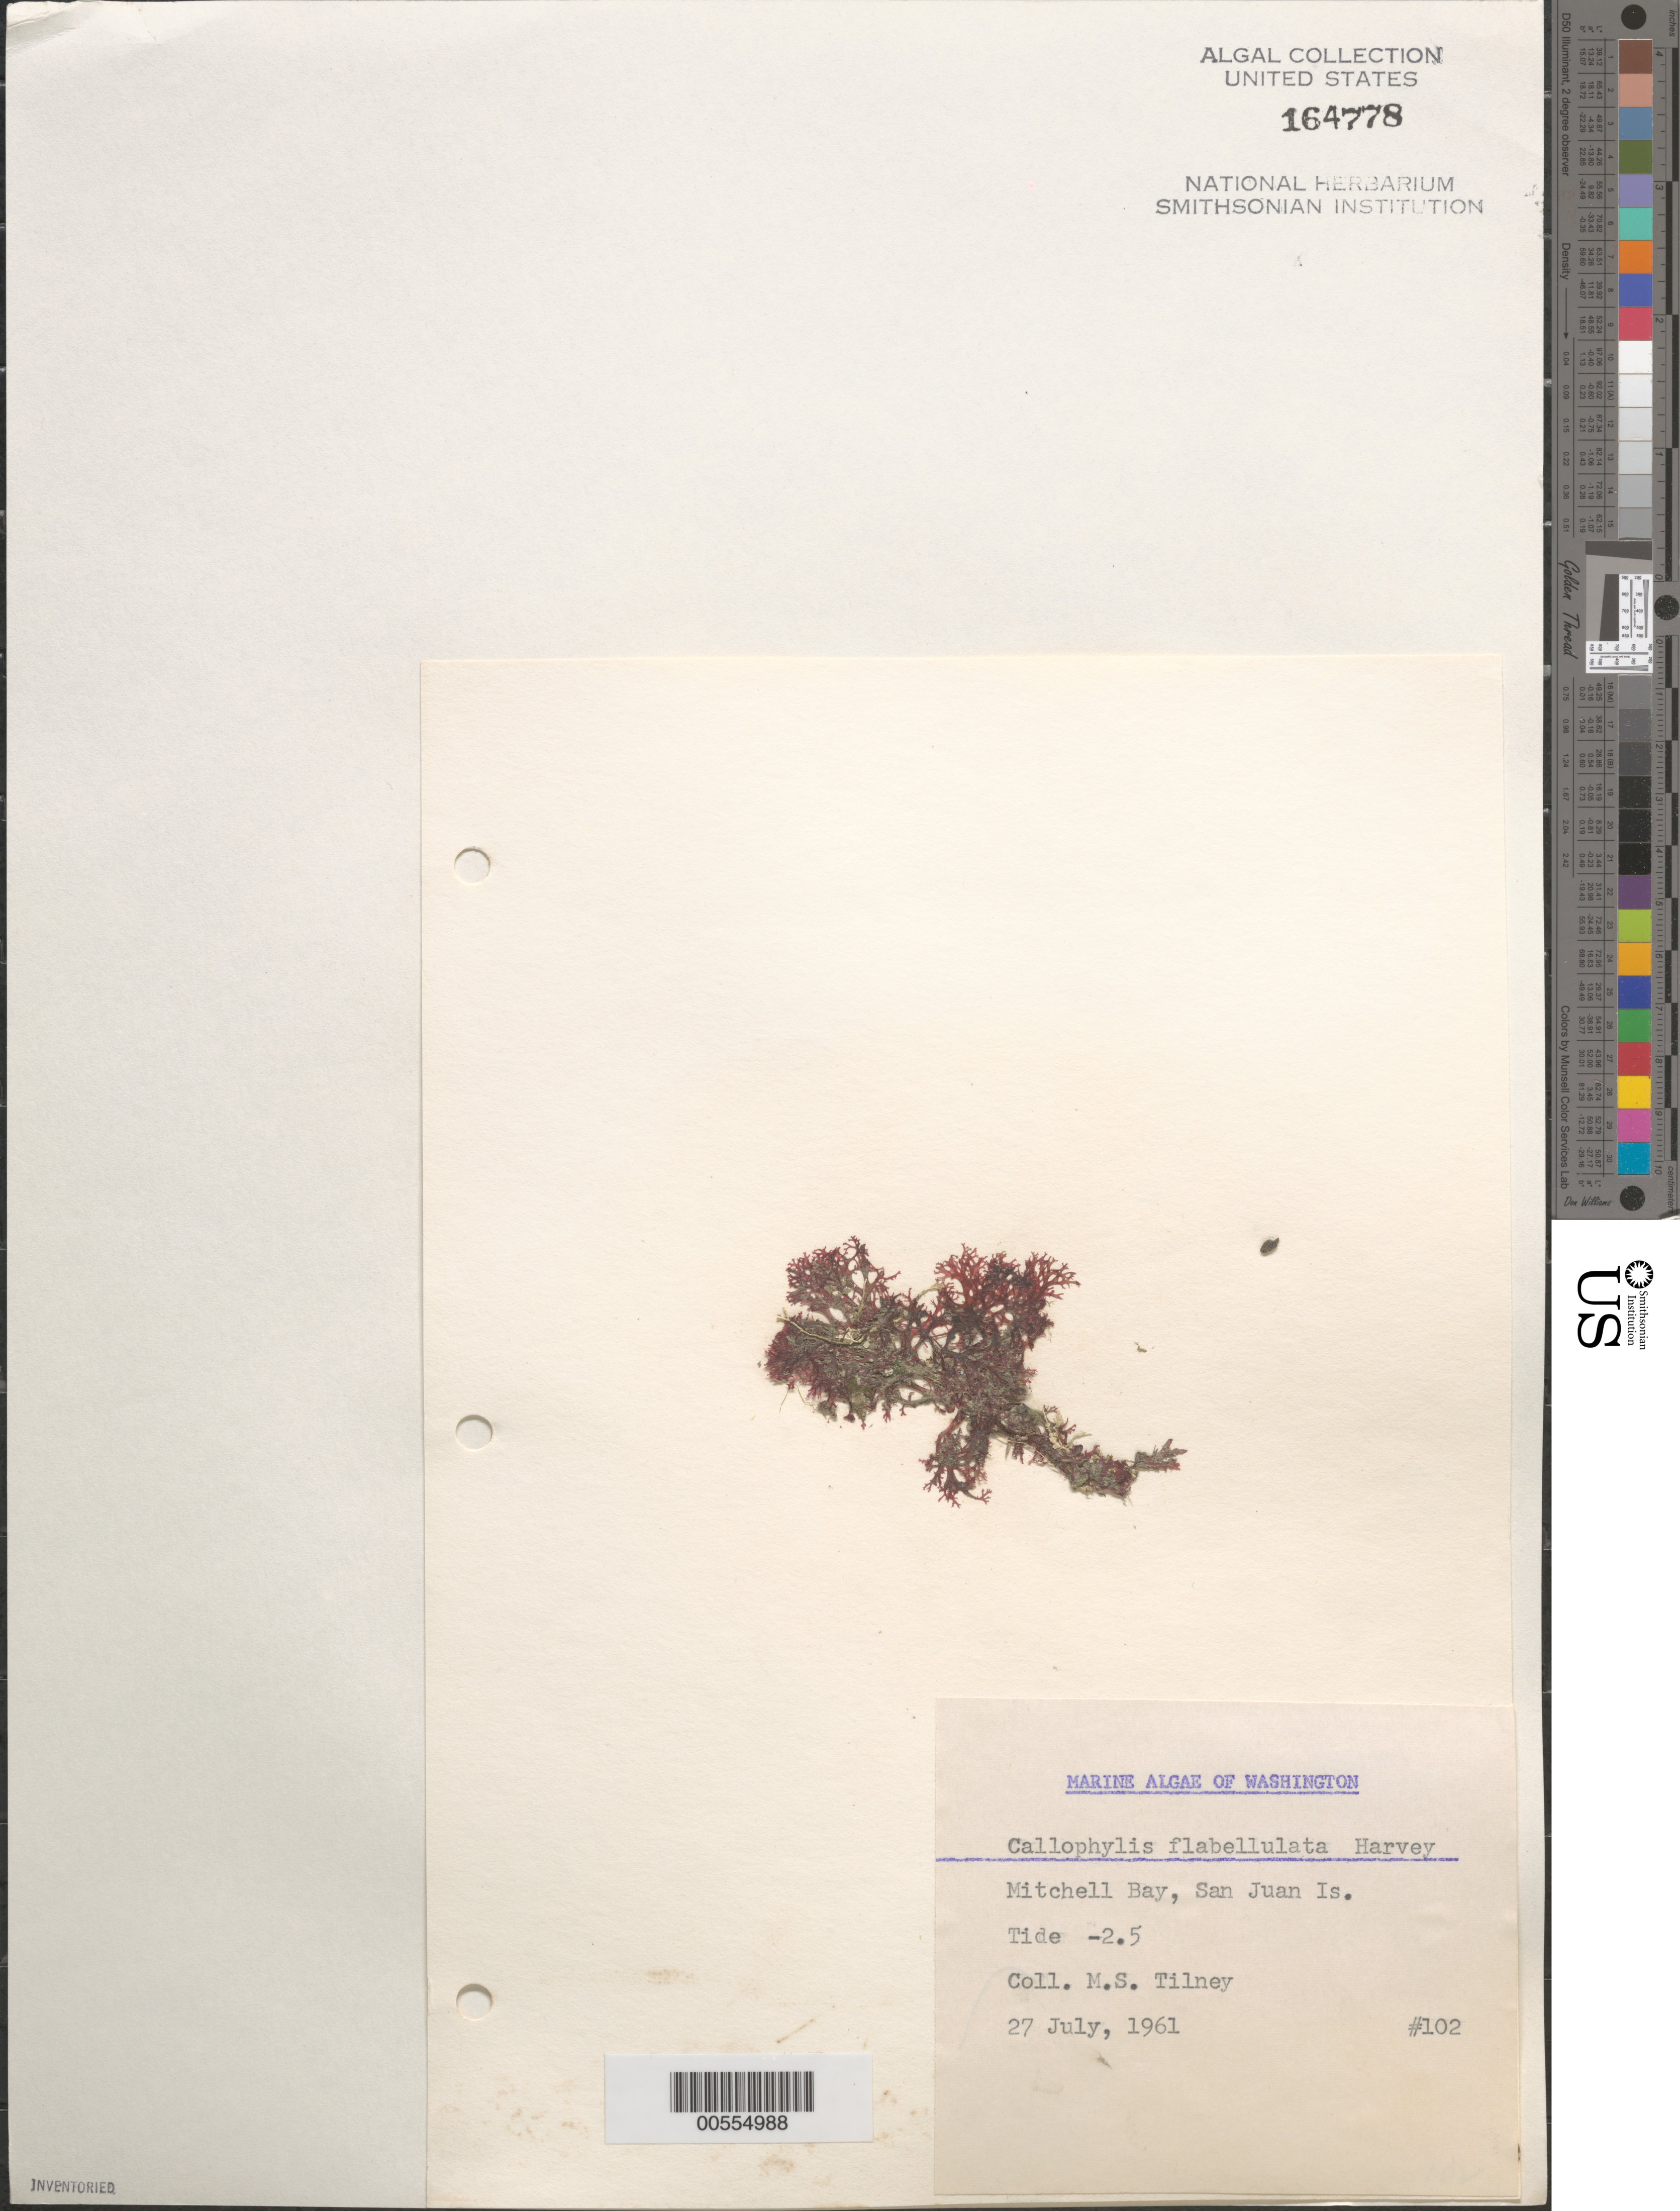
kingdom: Plantae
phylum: Rhodophyta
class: Florideophyceae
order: Gigartinales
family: Kallymeniaceae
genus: Callophyllis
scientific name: Callophyllis flabellulata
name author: Harv.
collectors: M. Tilney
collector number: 102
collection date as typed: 27 Jul 1961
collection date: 1961-07-27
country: United States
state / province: Washington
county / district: San Juan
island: San Juan Island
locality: Mitchell Bay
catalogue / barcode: US 164778